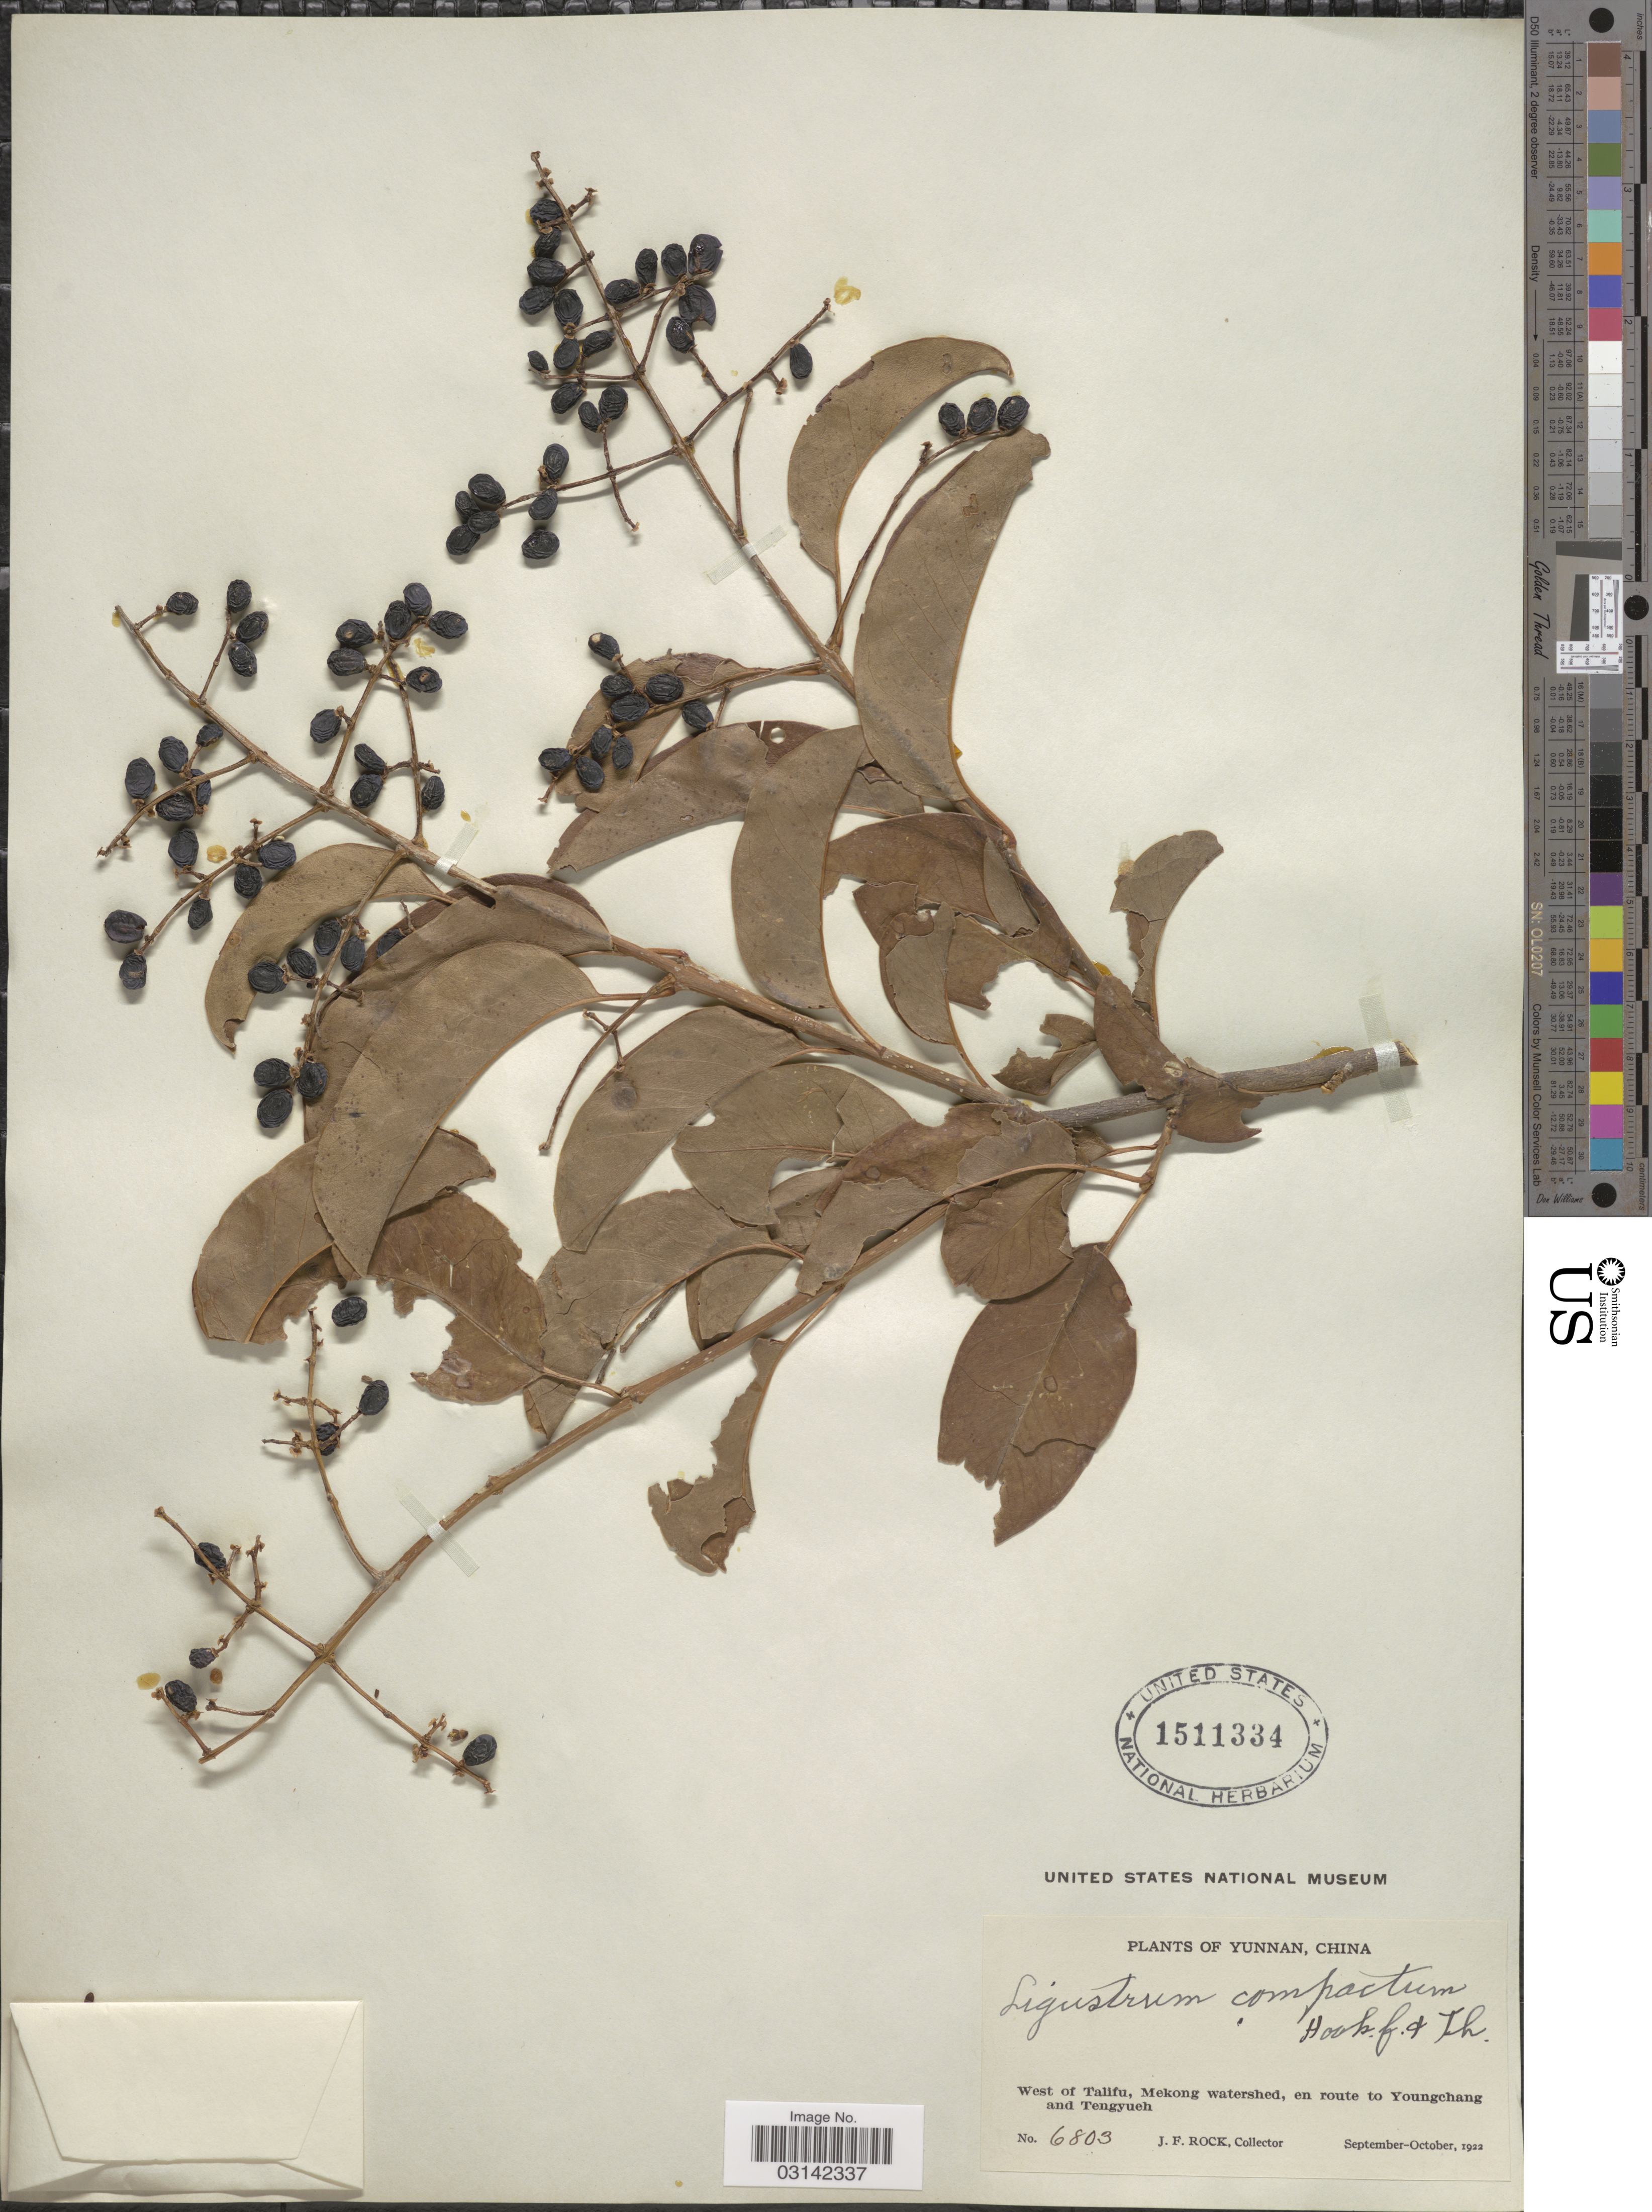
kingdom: Plantae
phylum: Tracheophyta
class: Magnoliopsida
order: Lamiales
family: Oleaceae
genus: Ligustrum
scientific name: Ligustrum compactum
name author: (Wall. ex G. Don) Hook. f. & Thomson ex Brandis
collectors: J. Rock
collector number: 6803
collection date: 1922-09/1922-10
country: China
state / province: Yunnan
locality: West of Talifu, Mekong watershed, en route to Youngchang and Tengyueh.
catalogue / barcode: US 1511334